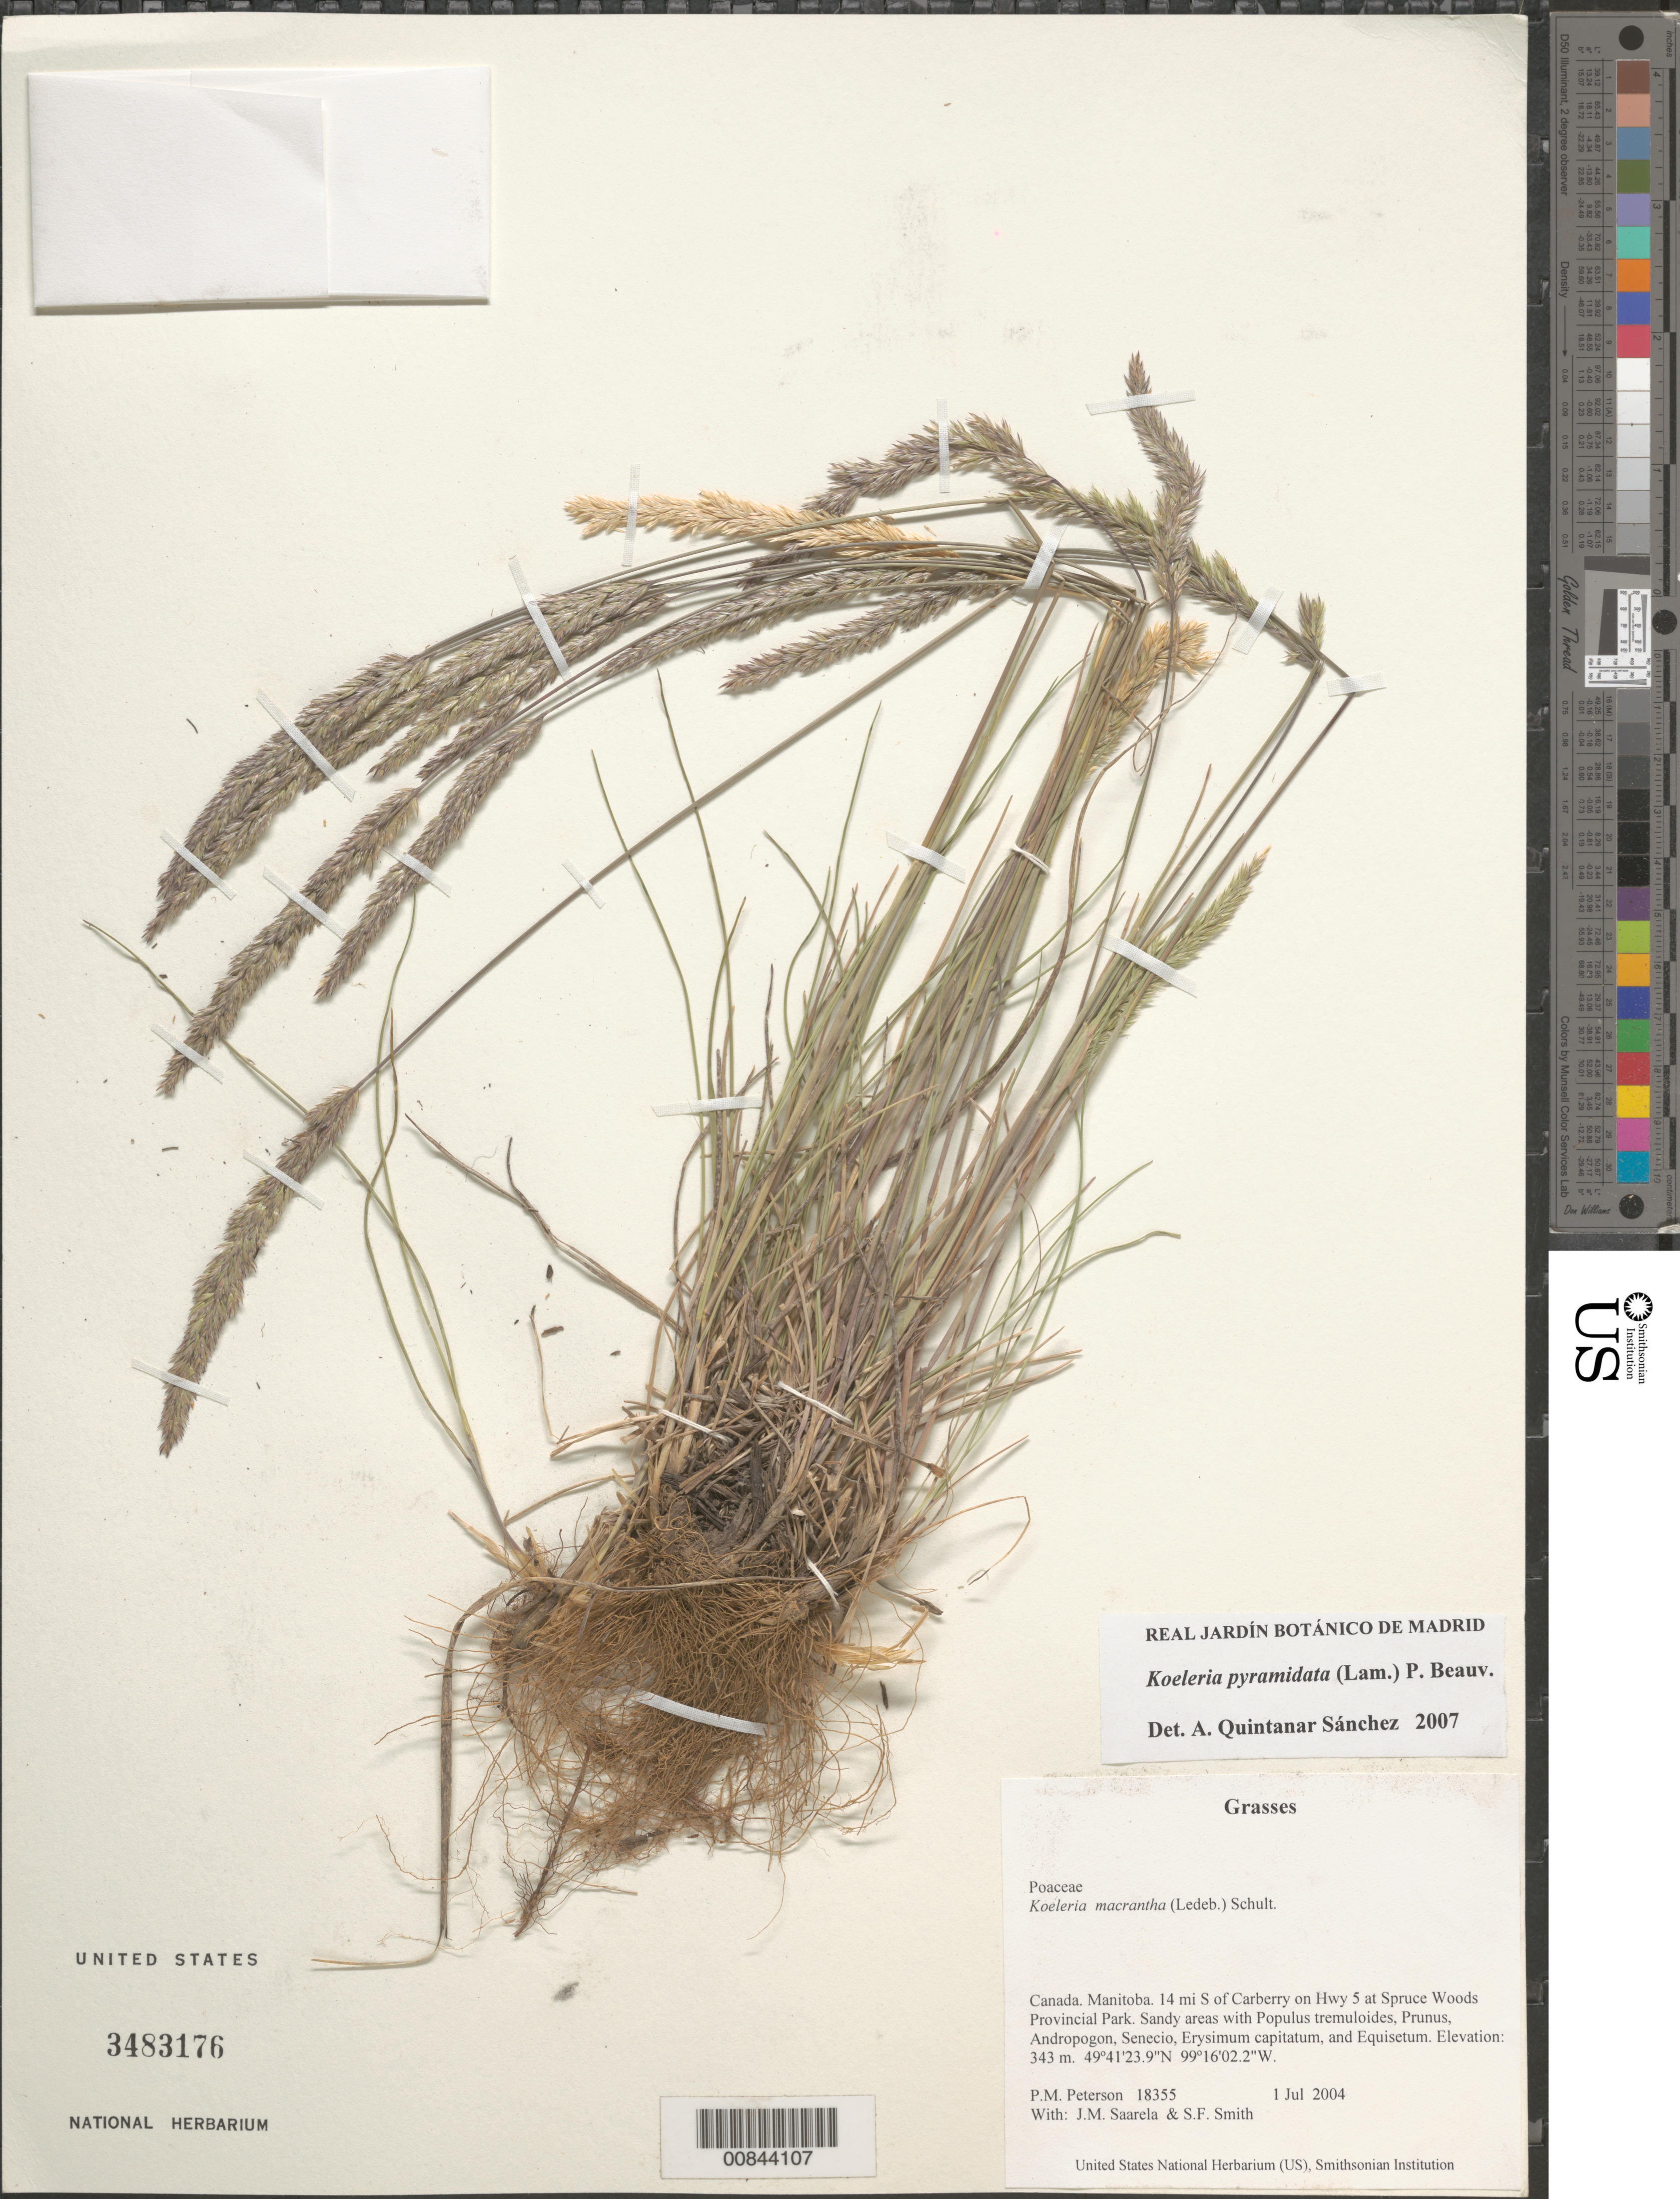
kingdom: Plantae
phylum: Tracheophyta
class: Liliopsida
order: Poales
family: Poaceae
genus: Koeleria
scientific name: Koeleria pyramidata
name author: (Lam.) P. Beauv.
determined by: Quintanar, A.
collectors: P. M. Peterson, J. Saarela & S.F. Smith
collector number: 18355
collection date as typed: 01 Jul 2004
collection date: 2004-07-01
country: Canada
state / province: Manitoba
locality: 14 mi S of Carberry on Hwy 5 at Spruce Woods Provincial Park. Sandy areas with Populus tremuloides, Prunus, Andropogon, Senecio, Erysimum capitatum, and Equisetum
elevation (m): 343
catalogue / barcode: US 3483176